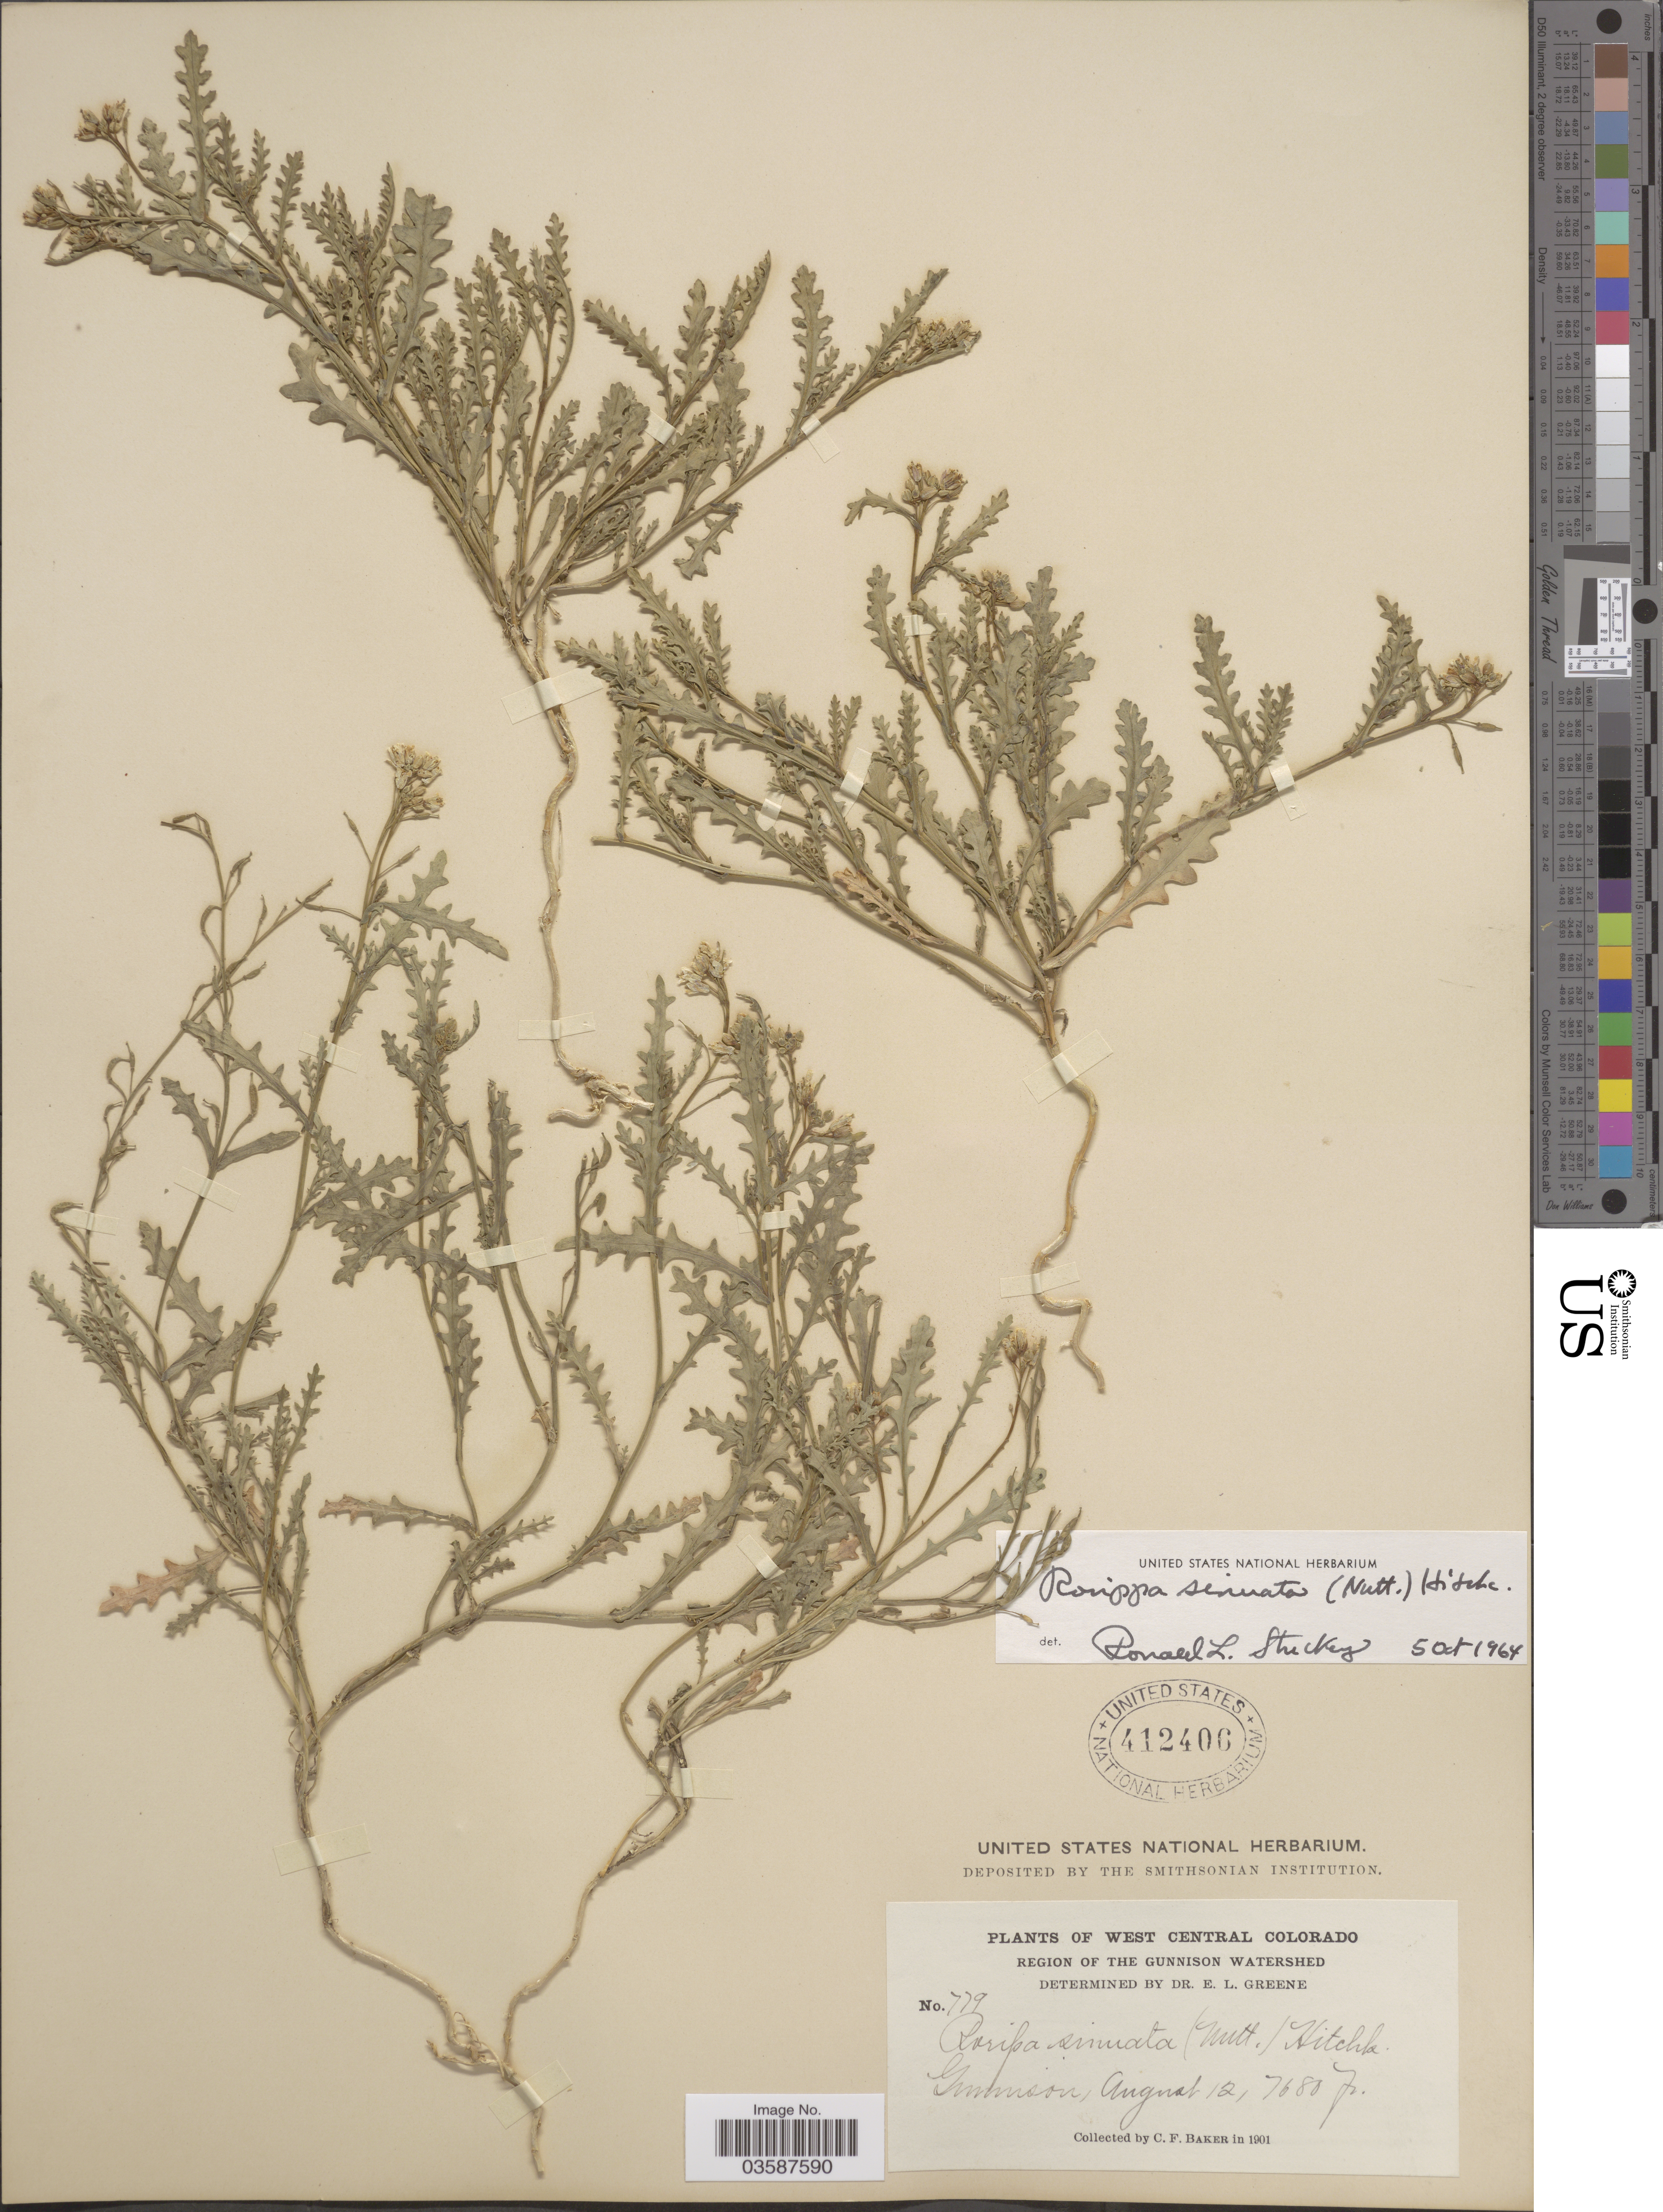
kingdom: Plantae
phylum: Tracheophyta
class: Magnoliopsida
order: Brassicales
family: Brassicaceae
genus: Rorippa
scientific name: Rorippa sinuata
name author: (Nutt.) Hitchc.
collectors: C. F. Baker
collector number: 779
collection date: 1901-08-12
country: United States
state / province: Colorado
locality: West Central Colorado. Region of the Gunnison Watershed. Gunnison.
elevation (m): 2341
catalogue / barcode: US 412406